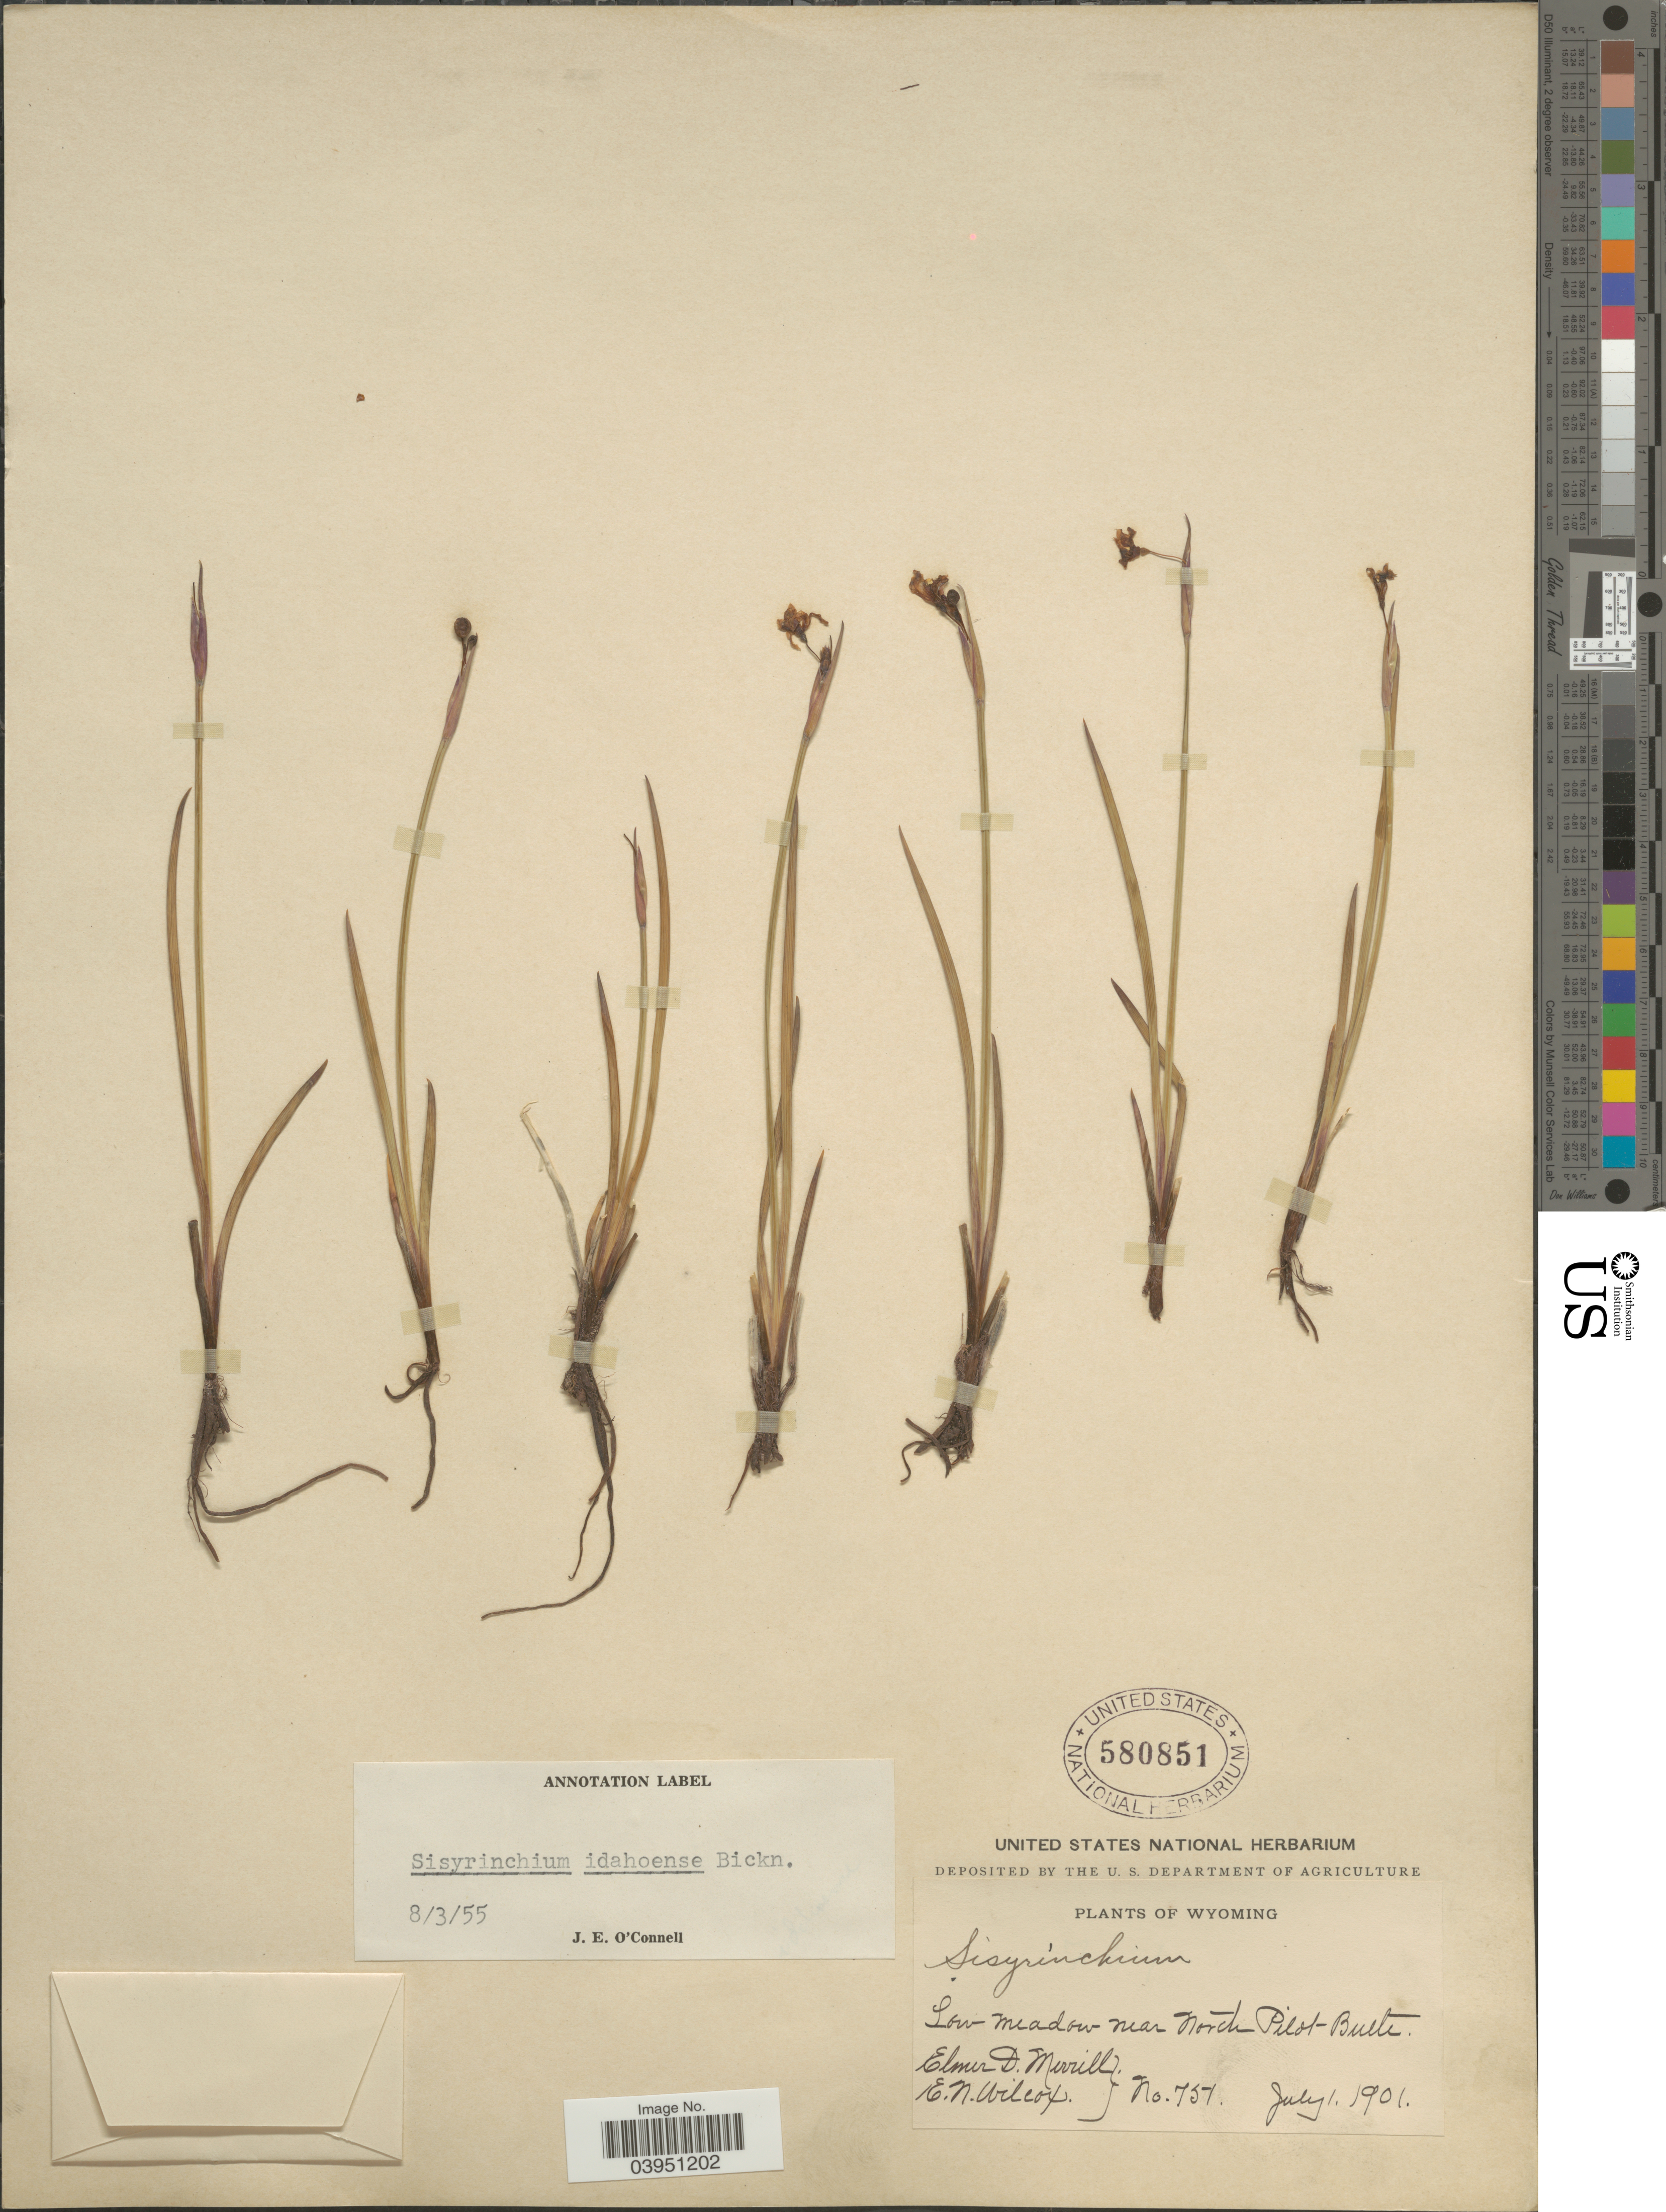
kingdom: Plantae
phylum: Tracheophyta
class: Liliopsida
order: Asparagales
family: Iridaceae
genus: Sisyrinchium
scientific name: Sisyrinchium idahoense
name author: E.P. Bicknell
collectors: E. D. Merrill & E. Wilcox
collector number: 757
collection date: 1901-07-01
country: United States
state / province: Wyoming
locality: Low meadow near North Pilot Butte.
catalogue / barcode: US 580851